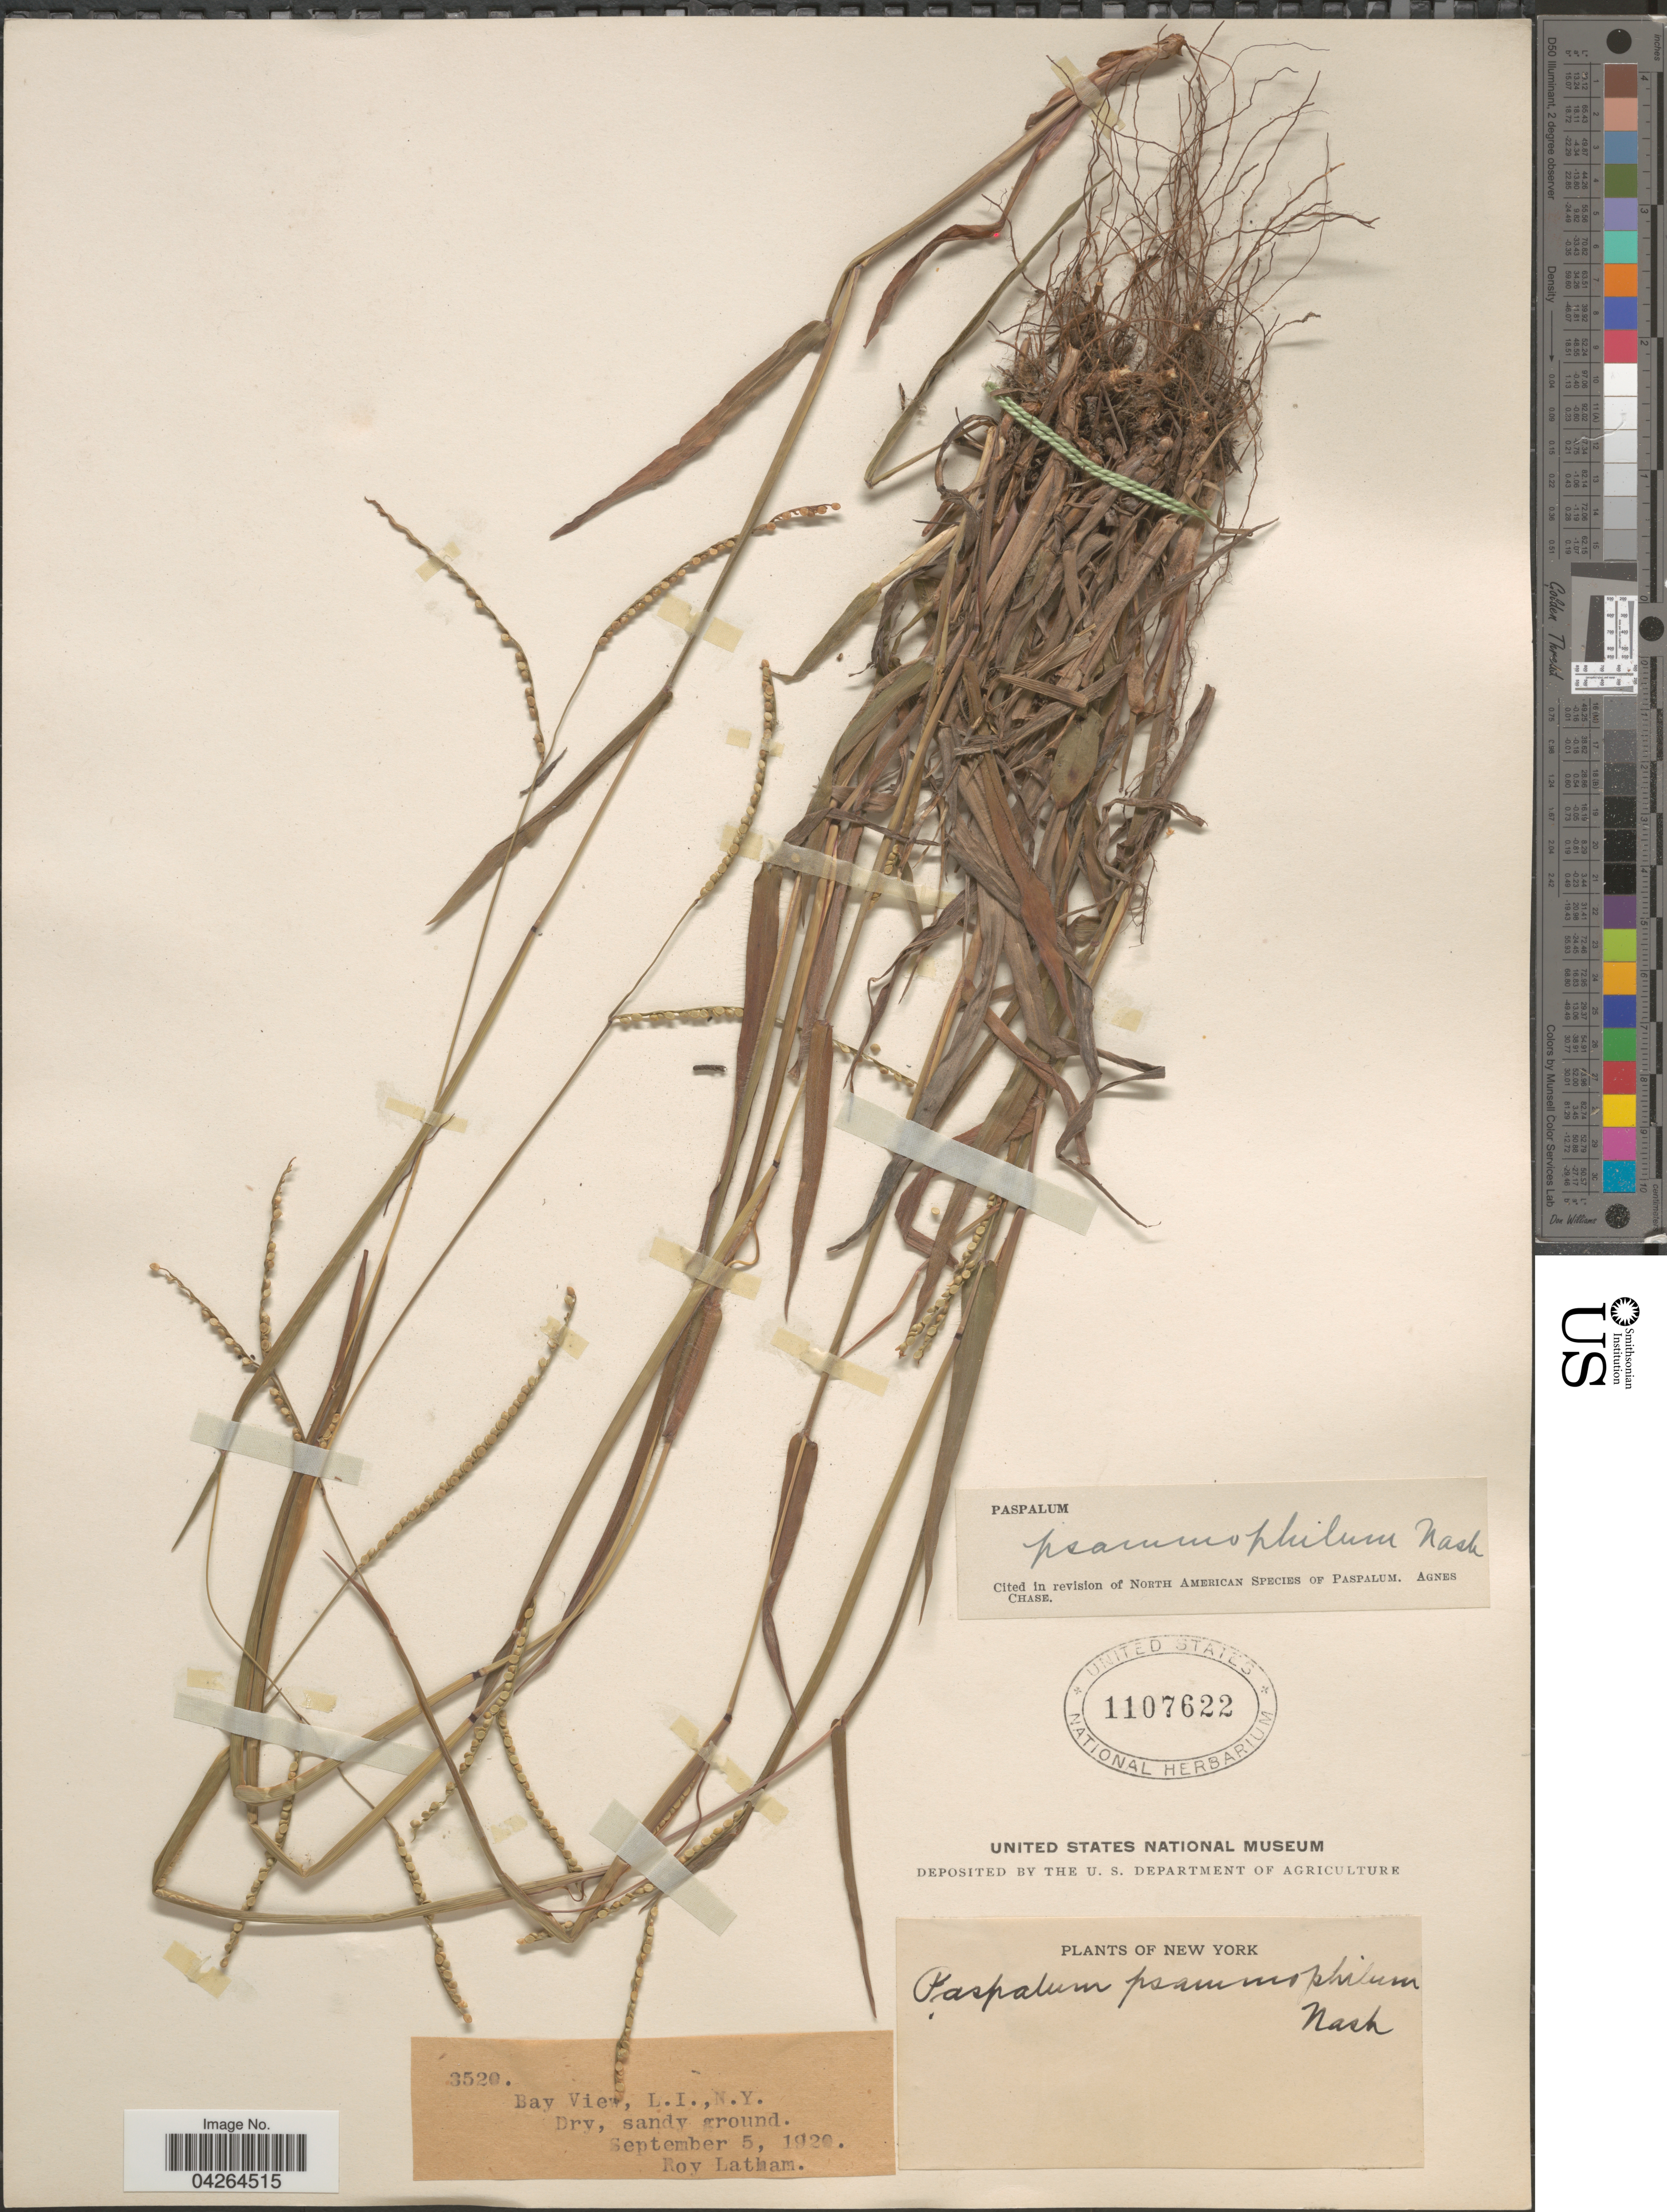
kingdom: Plantae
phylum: Tracheophyta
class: Liliopsida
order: Poales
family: Poaceae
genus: Paspalum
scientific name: Paspalum setaceum var. psammophilum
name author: (Nash ex Hitchc.) D.J. Banks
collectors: R. Latham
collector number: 3520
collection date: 1920-09-05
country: United States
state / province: New York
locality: Bay View, L.I. Dry, sandy ground.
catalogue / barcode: US 1107622